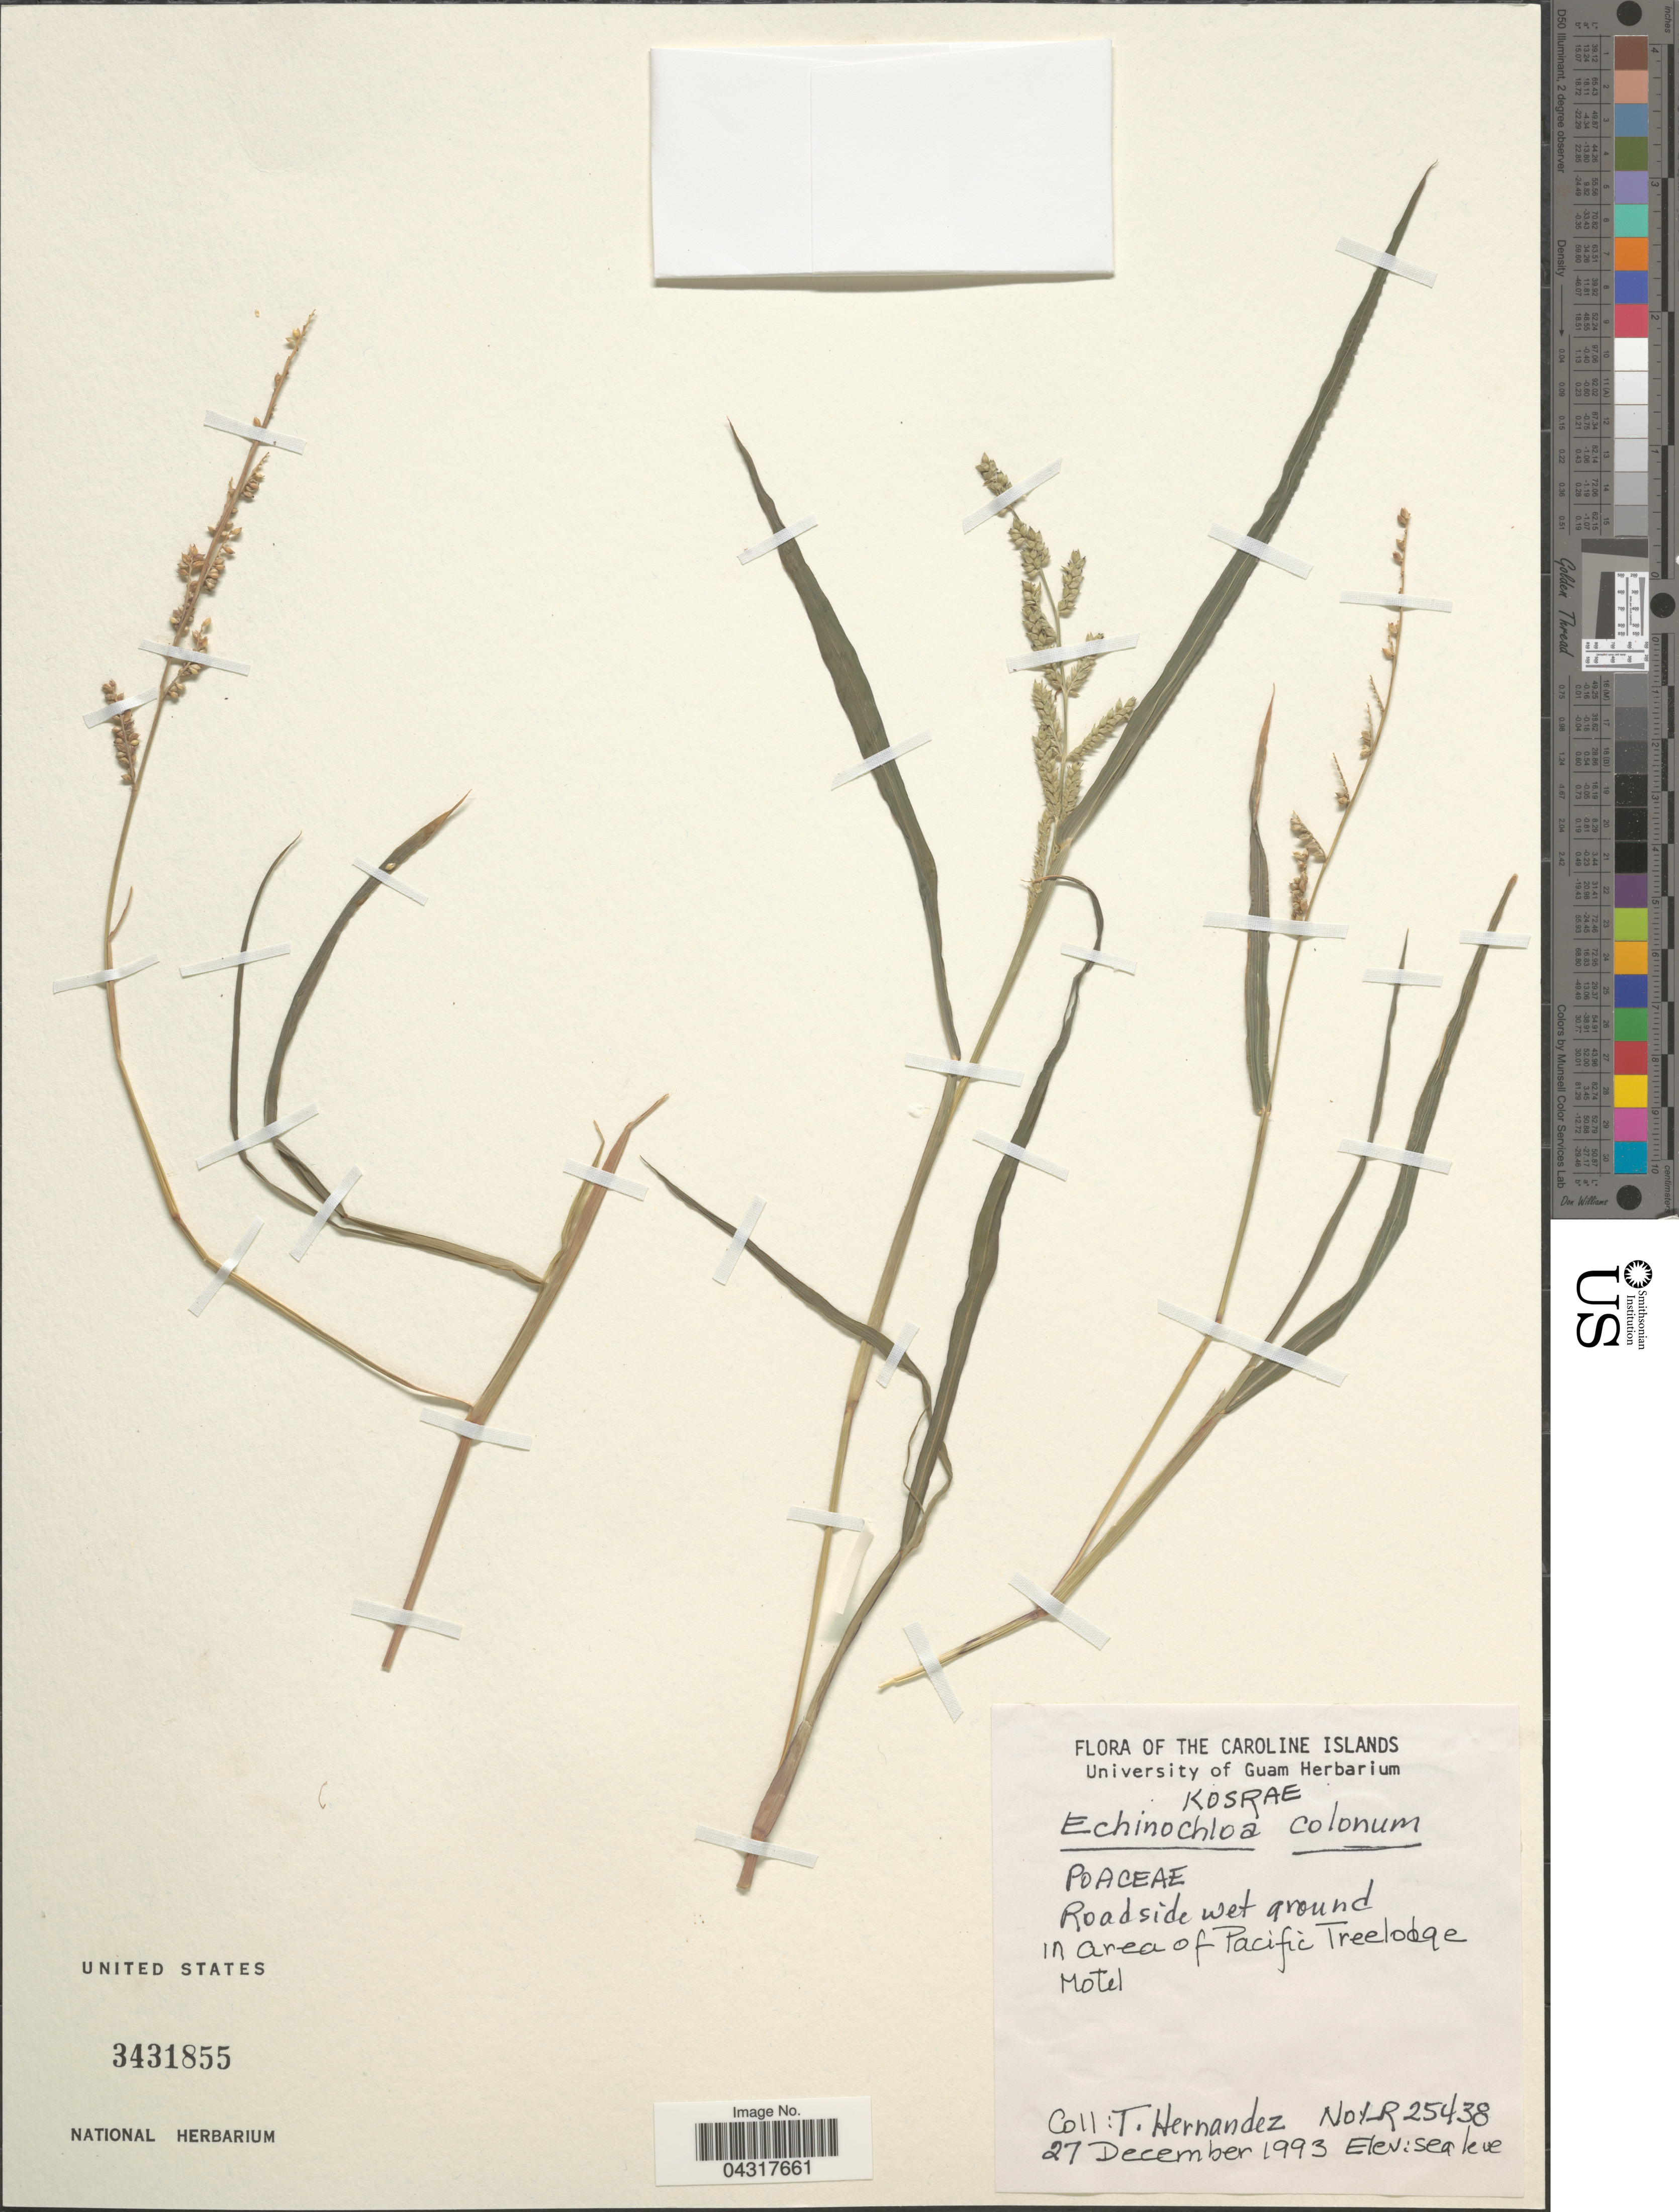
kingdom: Plantae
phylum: Tracheophyta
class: Liliopsida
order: Poales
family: Poaceae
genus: Echinochloa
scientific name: Echinochloa colona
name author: (L.) Link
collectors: T. Hernandez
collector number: LR25438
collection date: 1993-12-27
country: Micronesia, Federated States of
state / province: Kosrae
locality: Caroline Islands. Roadside wet around in area of Pacific Treelodge Motel.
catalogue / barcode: US 3431855